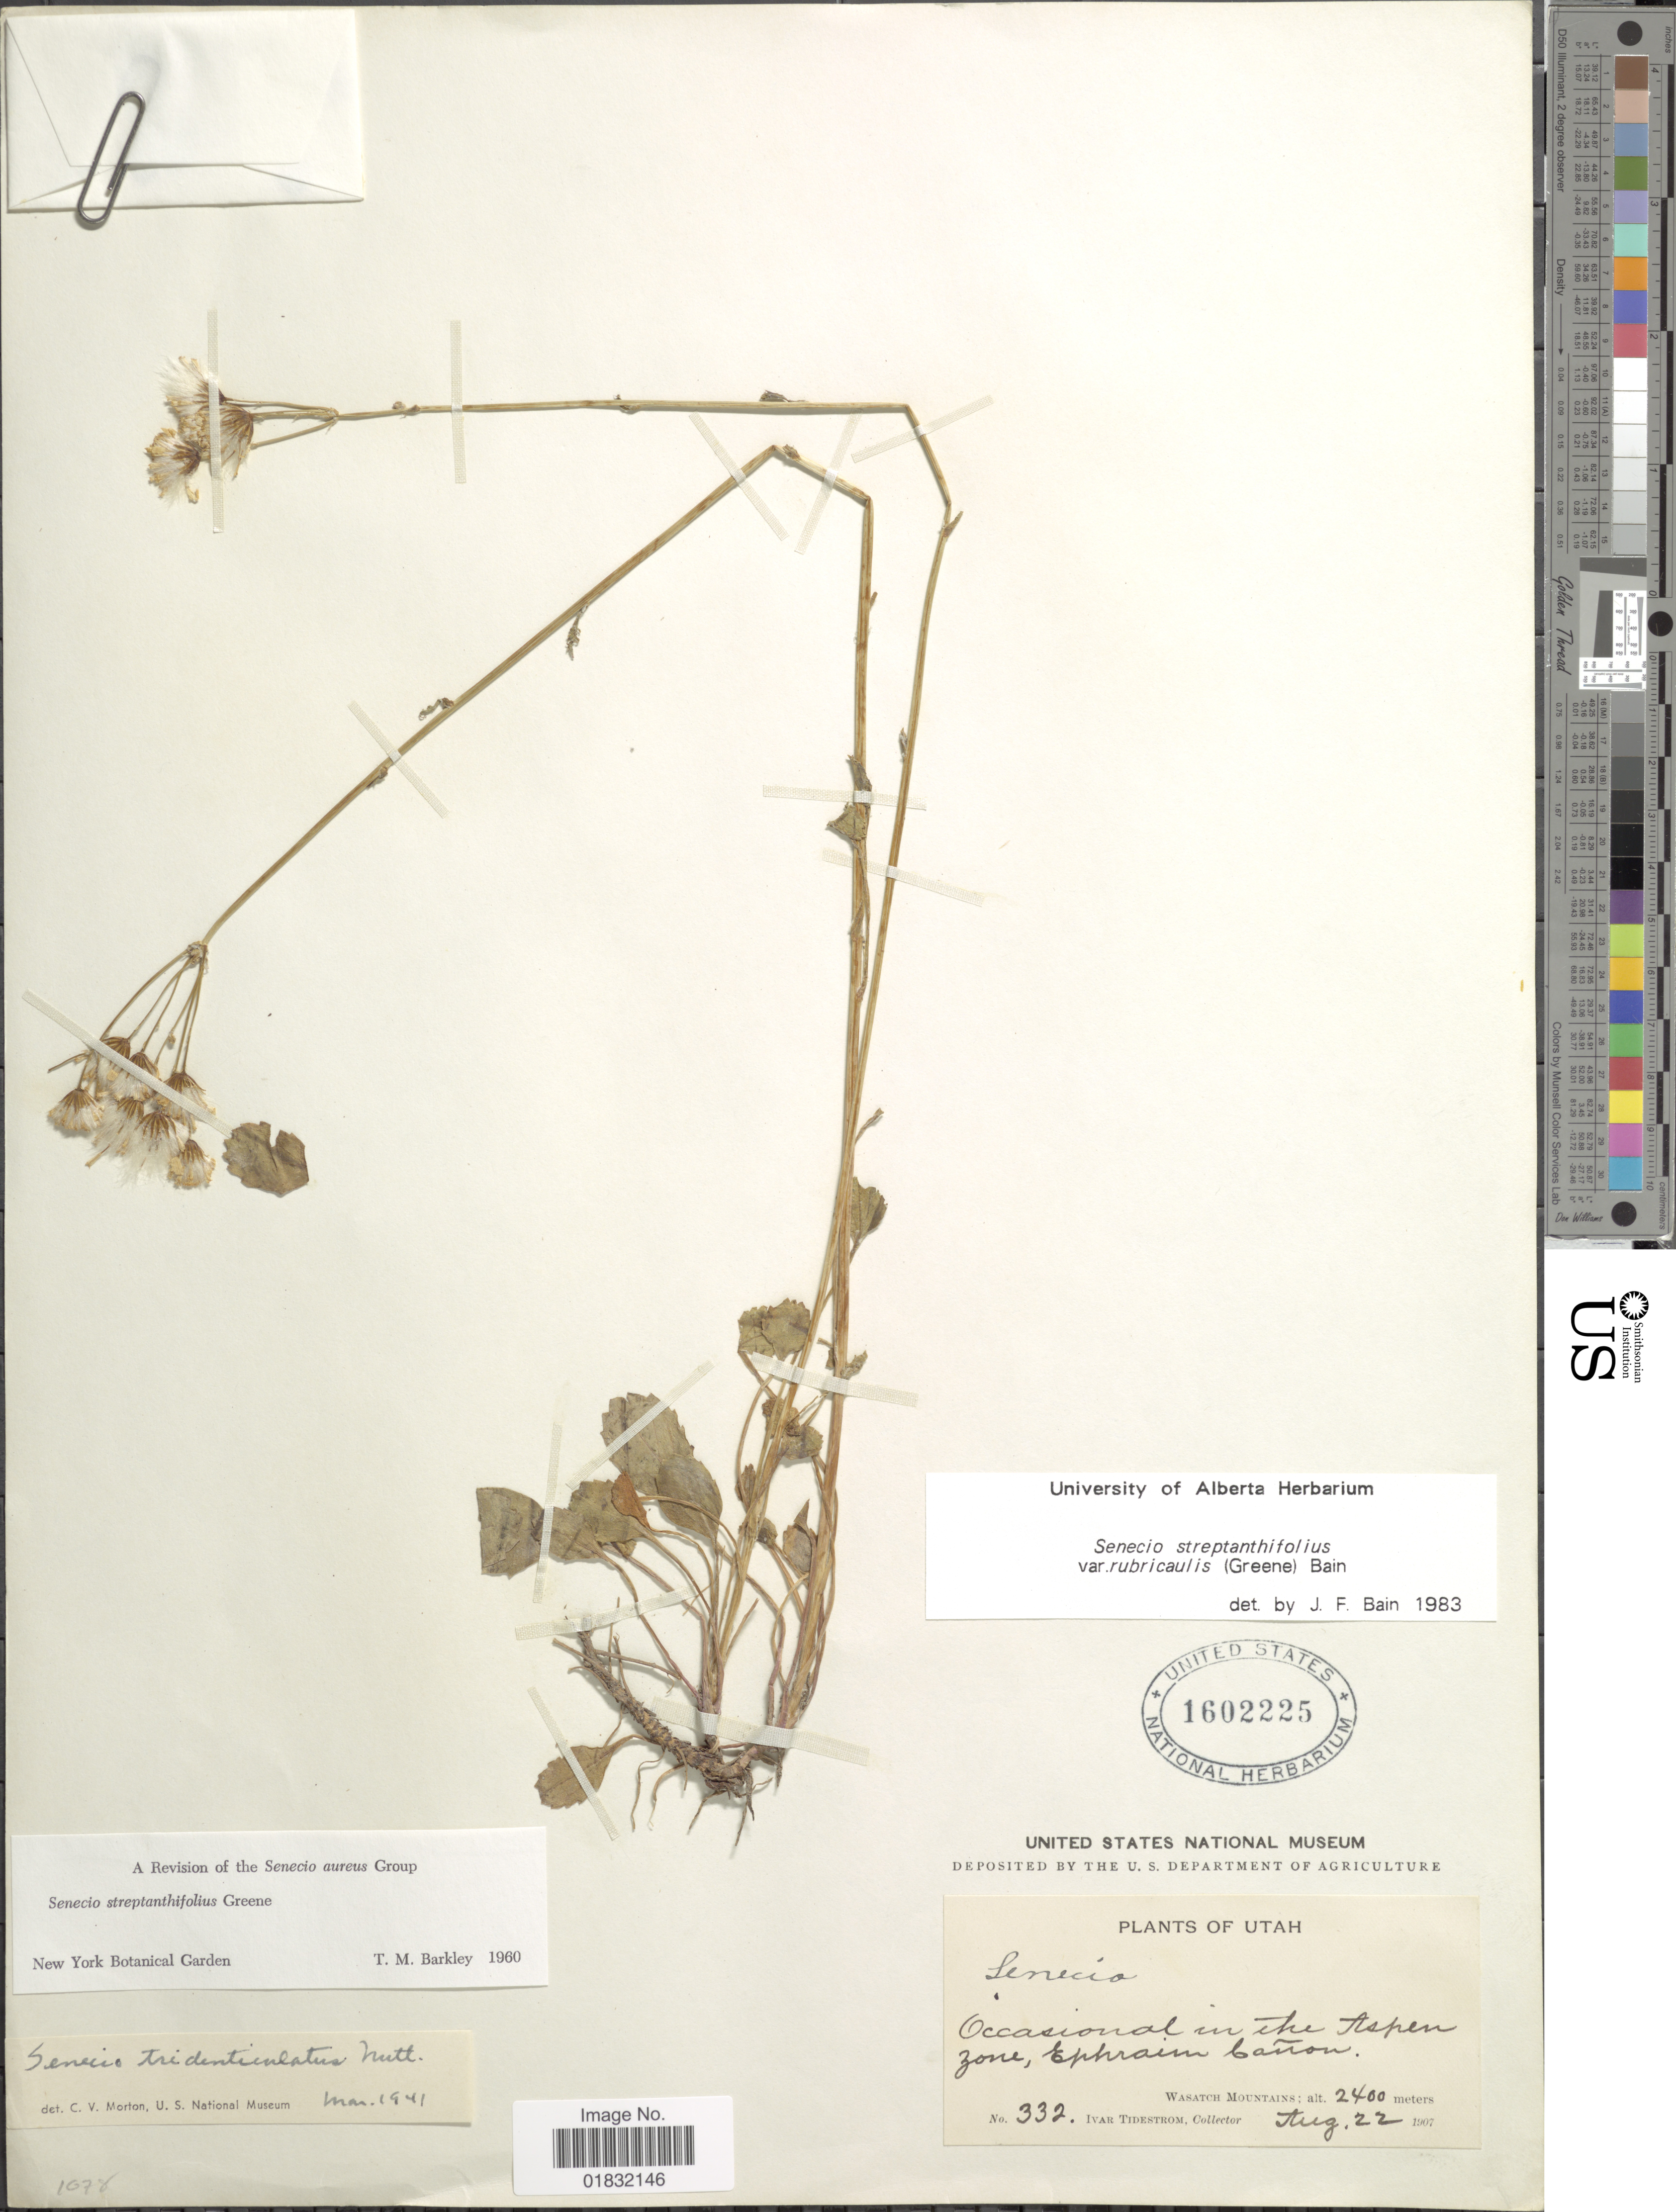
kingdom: Plantae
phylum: Tracheophyta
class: Magnoliopsida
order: Asterales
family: Asteraceae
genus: Packera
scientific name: Packera streptanthifolia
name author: (Greene) W.A. Weber & Á. Löve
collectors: I. F. Tidestrom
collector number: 332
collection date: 1907-08-22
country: United States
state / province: Utah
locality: Occasional in the Aspen zone, Ephraim Cañon, Wasatch Mountains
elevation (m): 2400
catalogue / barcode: US 1602225